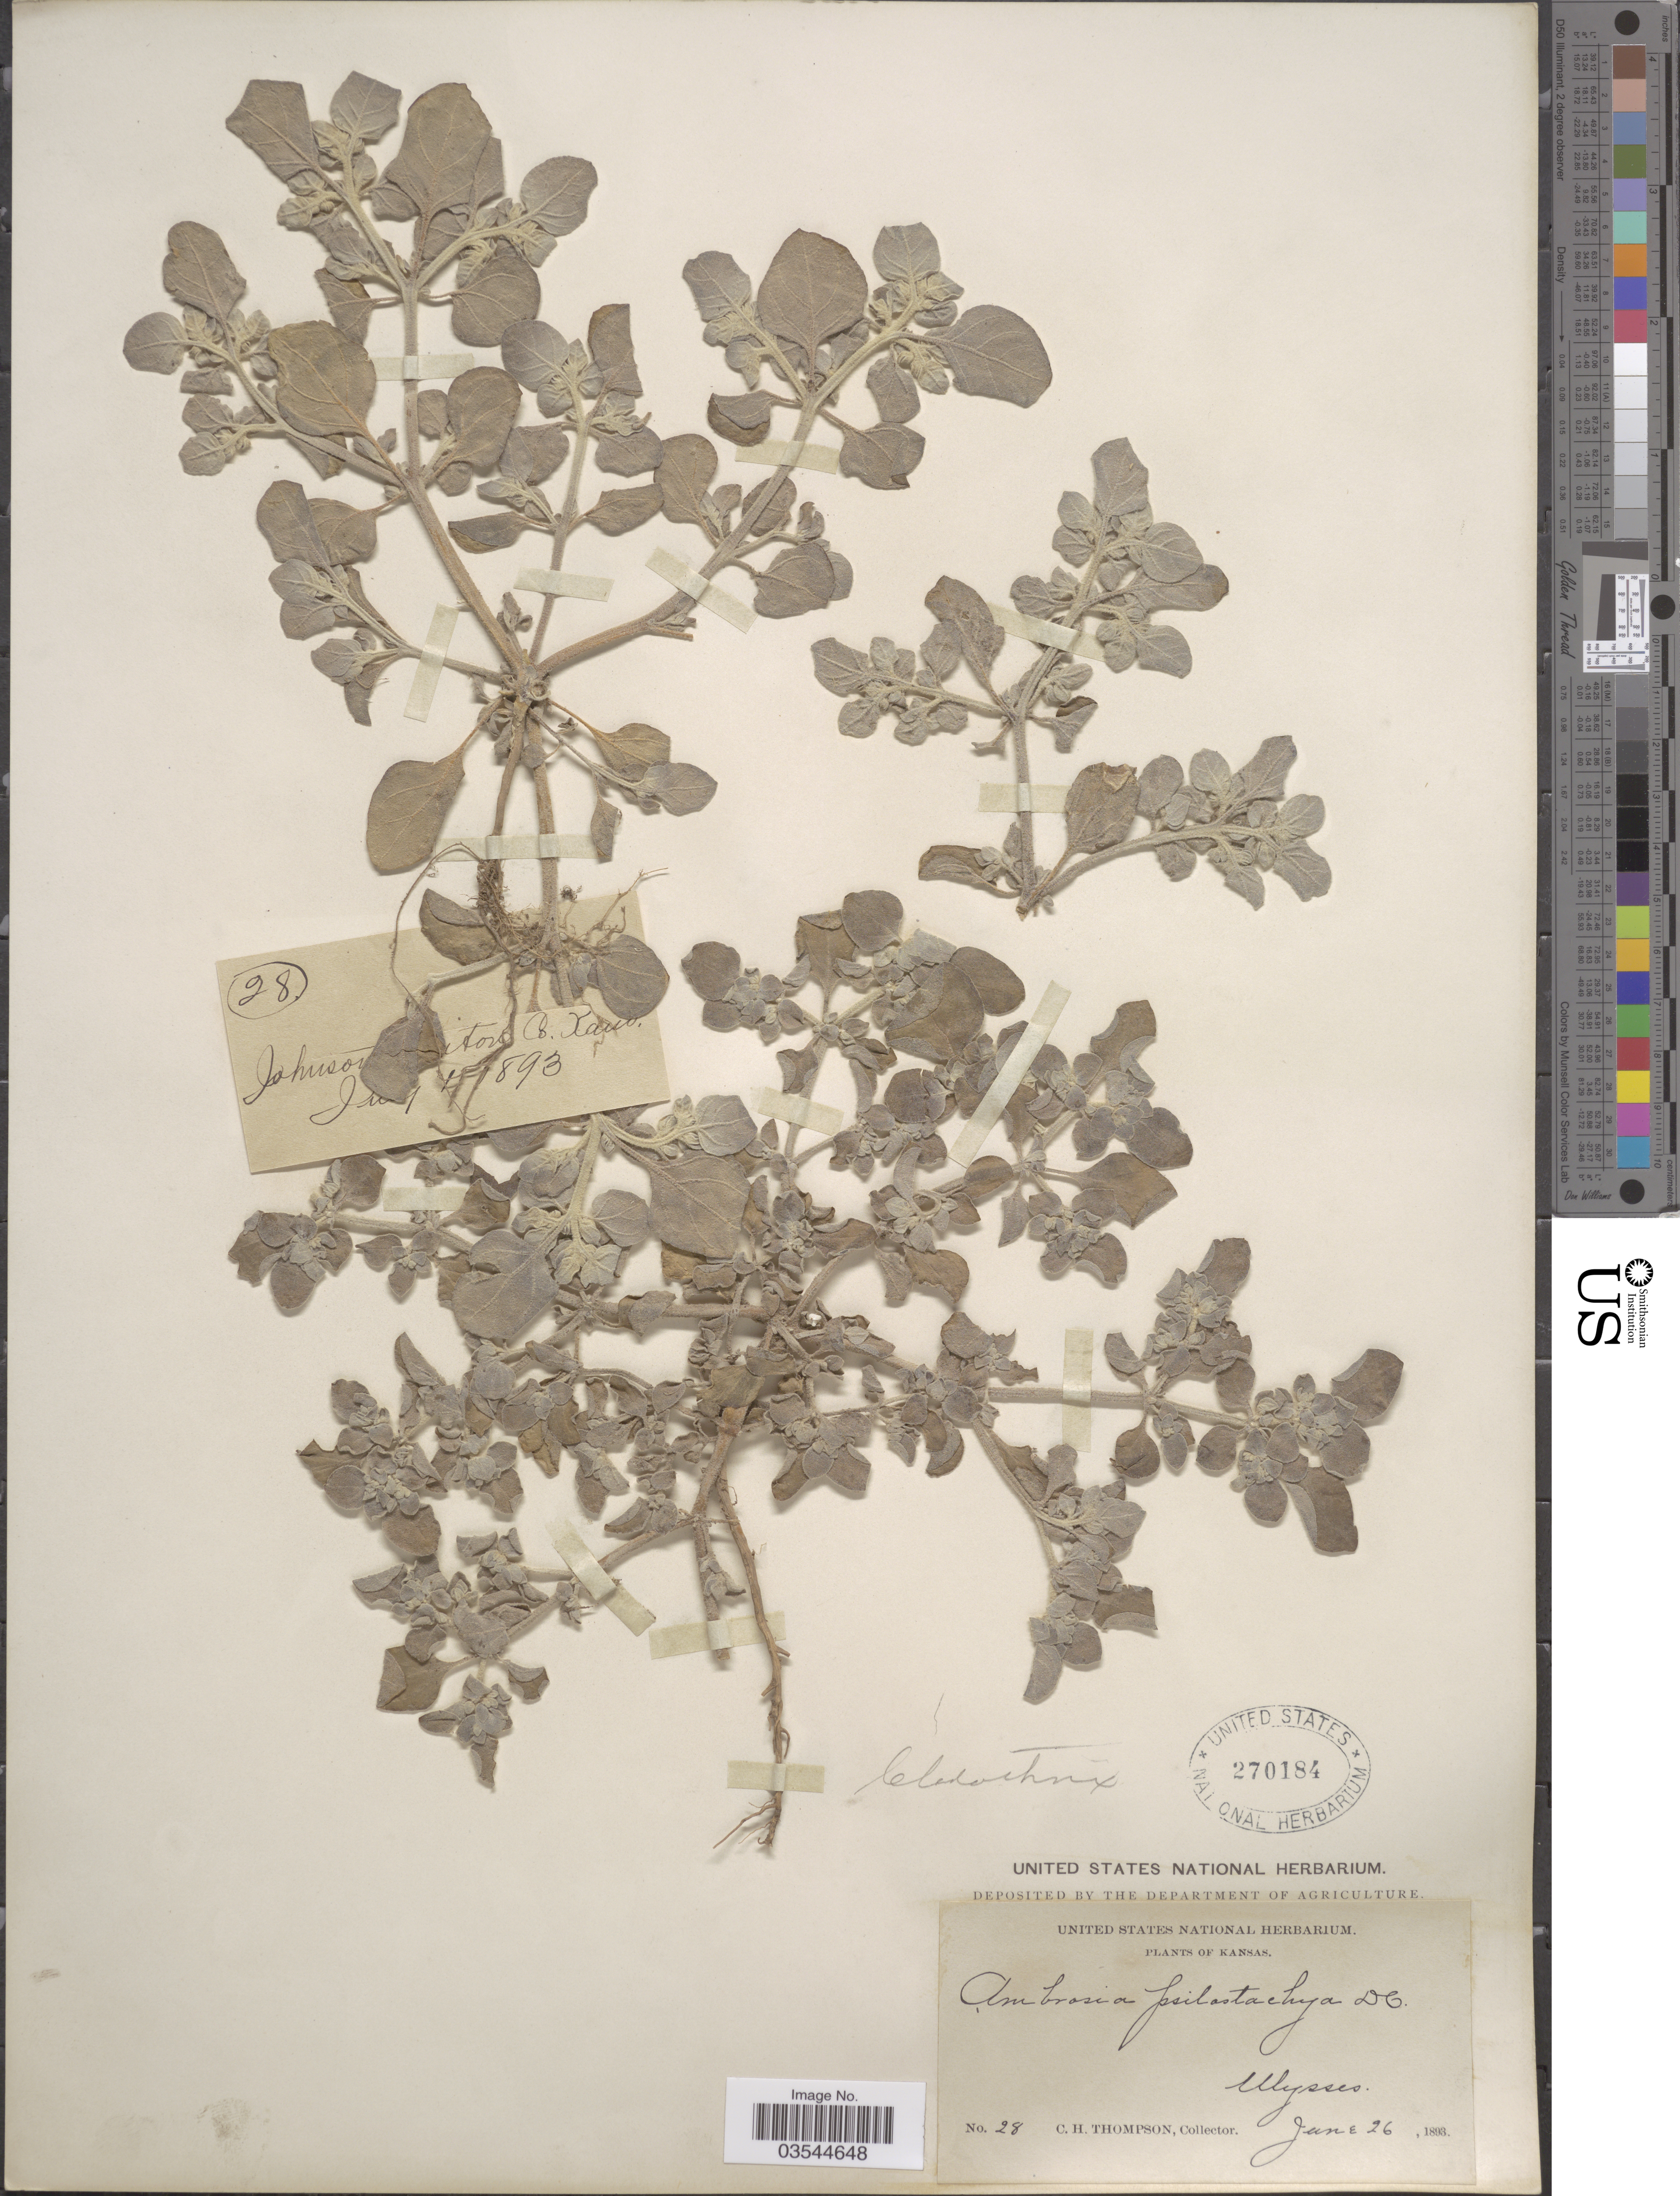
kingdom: Plantae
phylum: Tracheophyta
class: Magnoliopsida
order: Caryophyllales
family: Amaranthaceae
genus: Tidestromia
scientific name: Tidestromia lanuginosa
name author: (Nutt.) Standl.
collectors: C. H. Thompson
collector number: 28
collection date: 1893-06-26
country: United States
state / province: Kansas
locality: Ulysses.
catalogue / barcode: US 270184